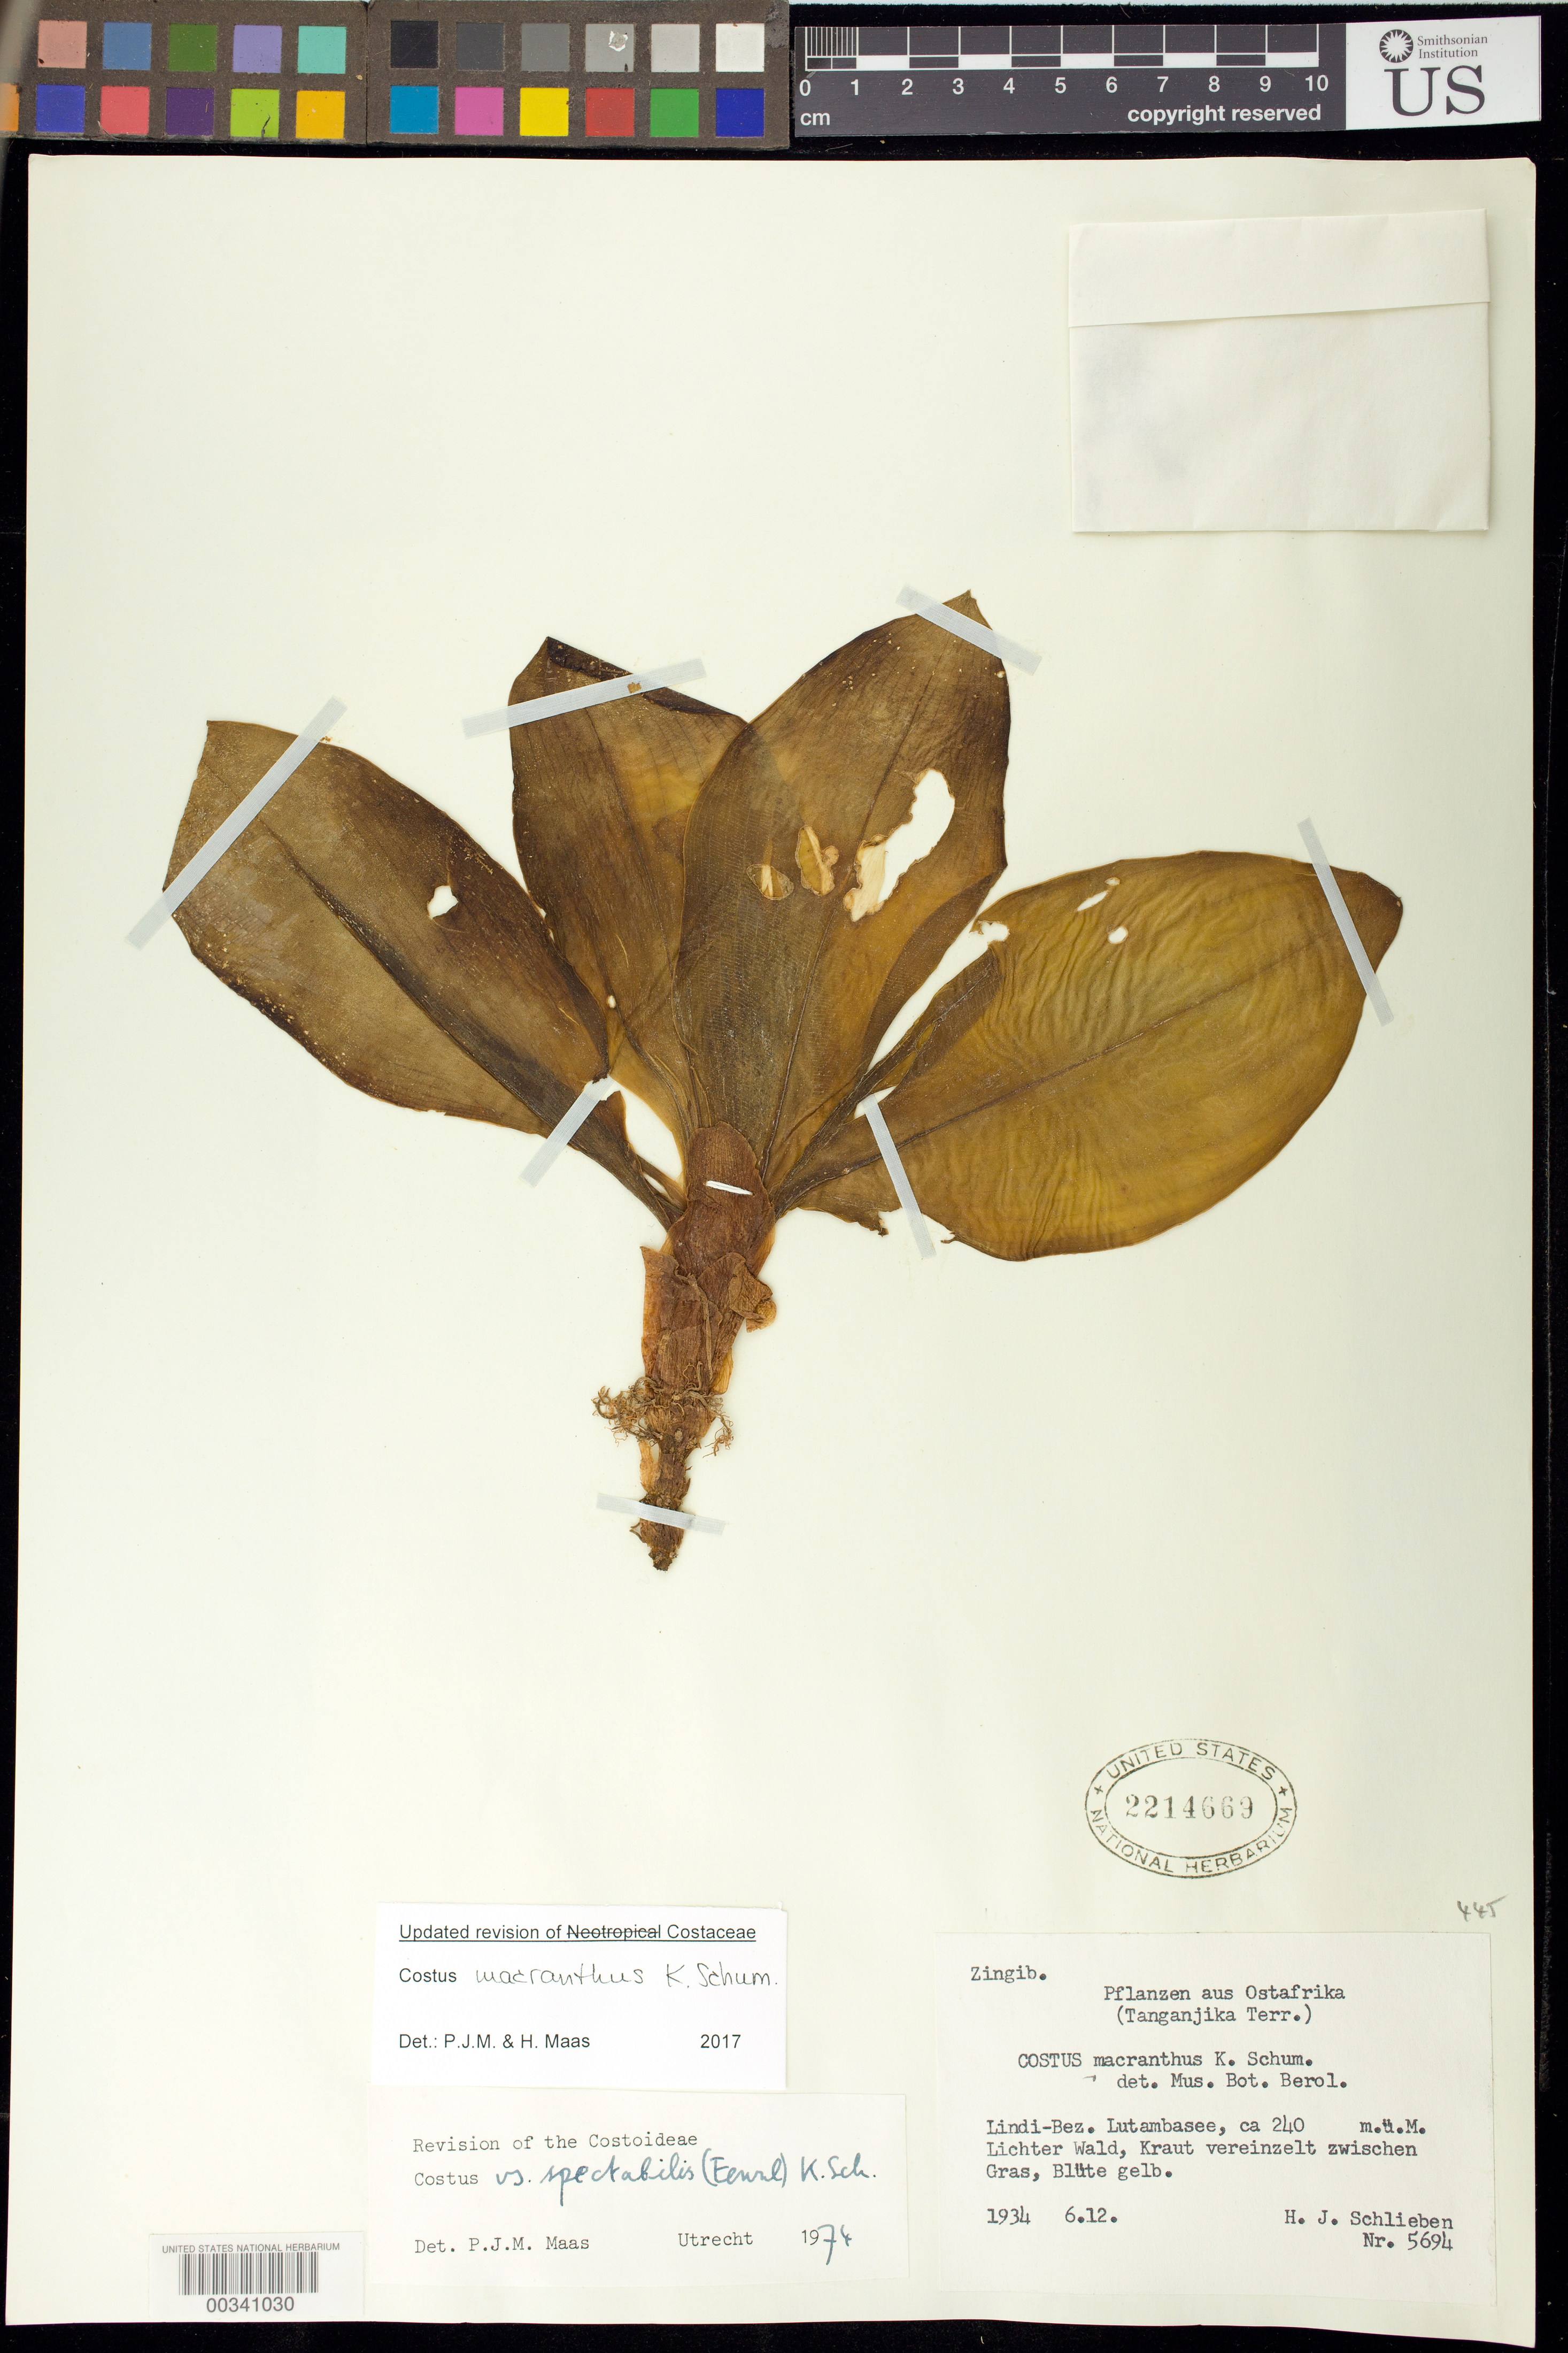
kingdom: Plantae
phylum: Tracheophyta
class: Liliopsida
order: Zingiberales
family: Costaceae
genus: Costus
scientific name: Costus macranthus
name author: K. Schum.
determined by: Maas, Paul J.; Maas, H.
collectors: H. J. Schlieben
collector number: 5694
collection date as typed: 06 Dec 1934 or 12 Jun 1934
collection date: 1934-06-12 or 1934-12-06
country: Tanzania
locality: Pflanzen aus ostafrika (tanganjika terr.), lindi-bez, lutambasee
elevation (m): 240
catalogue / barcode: US 2214669